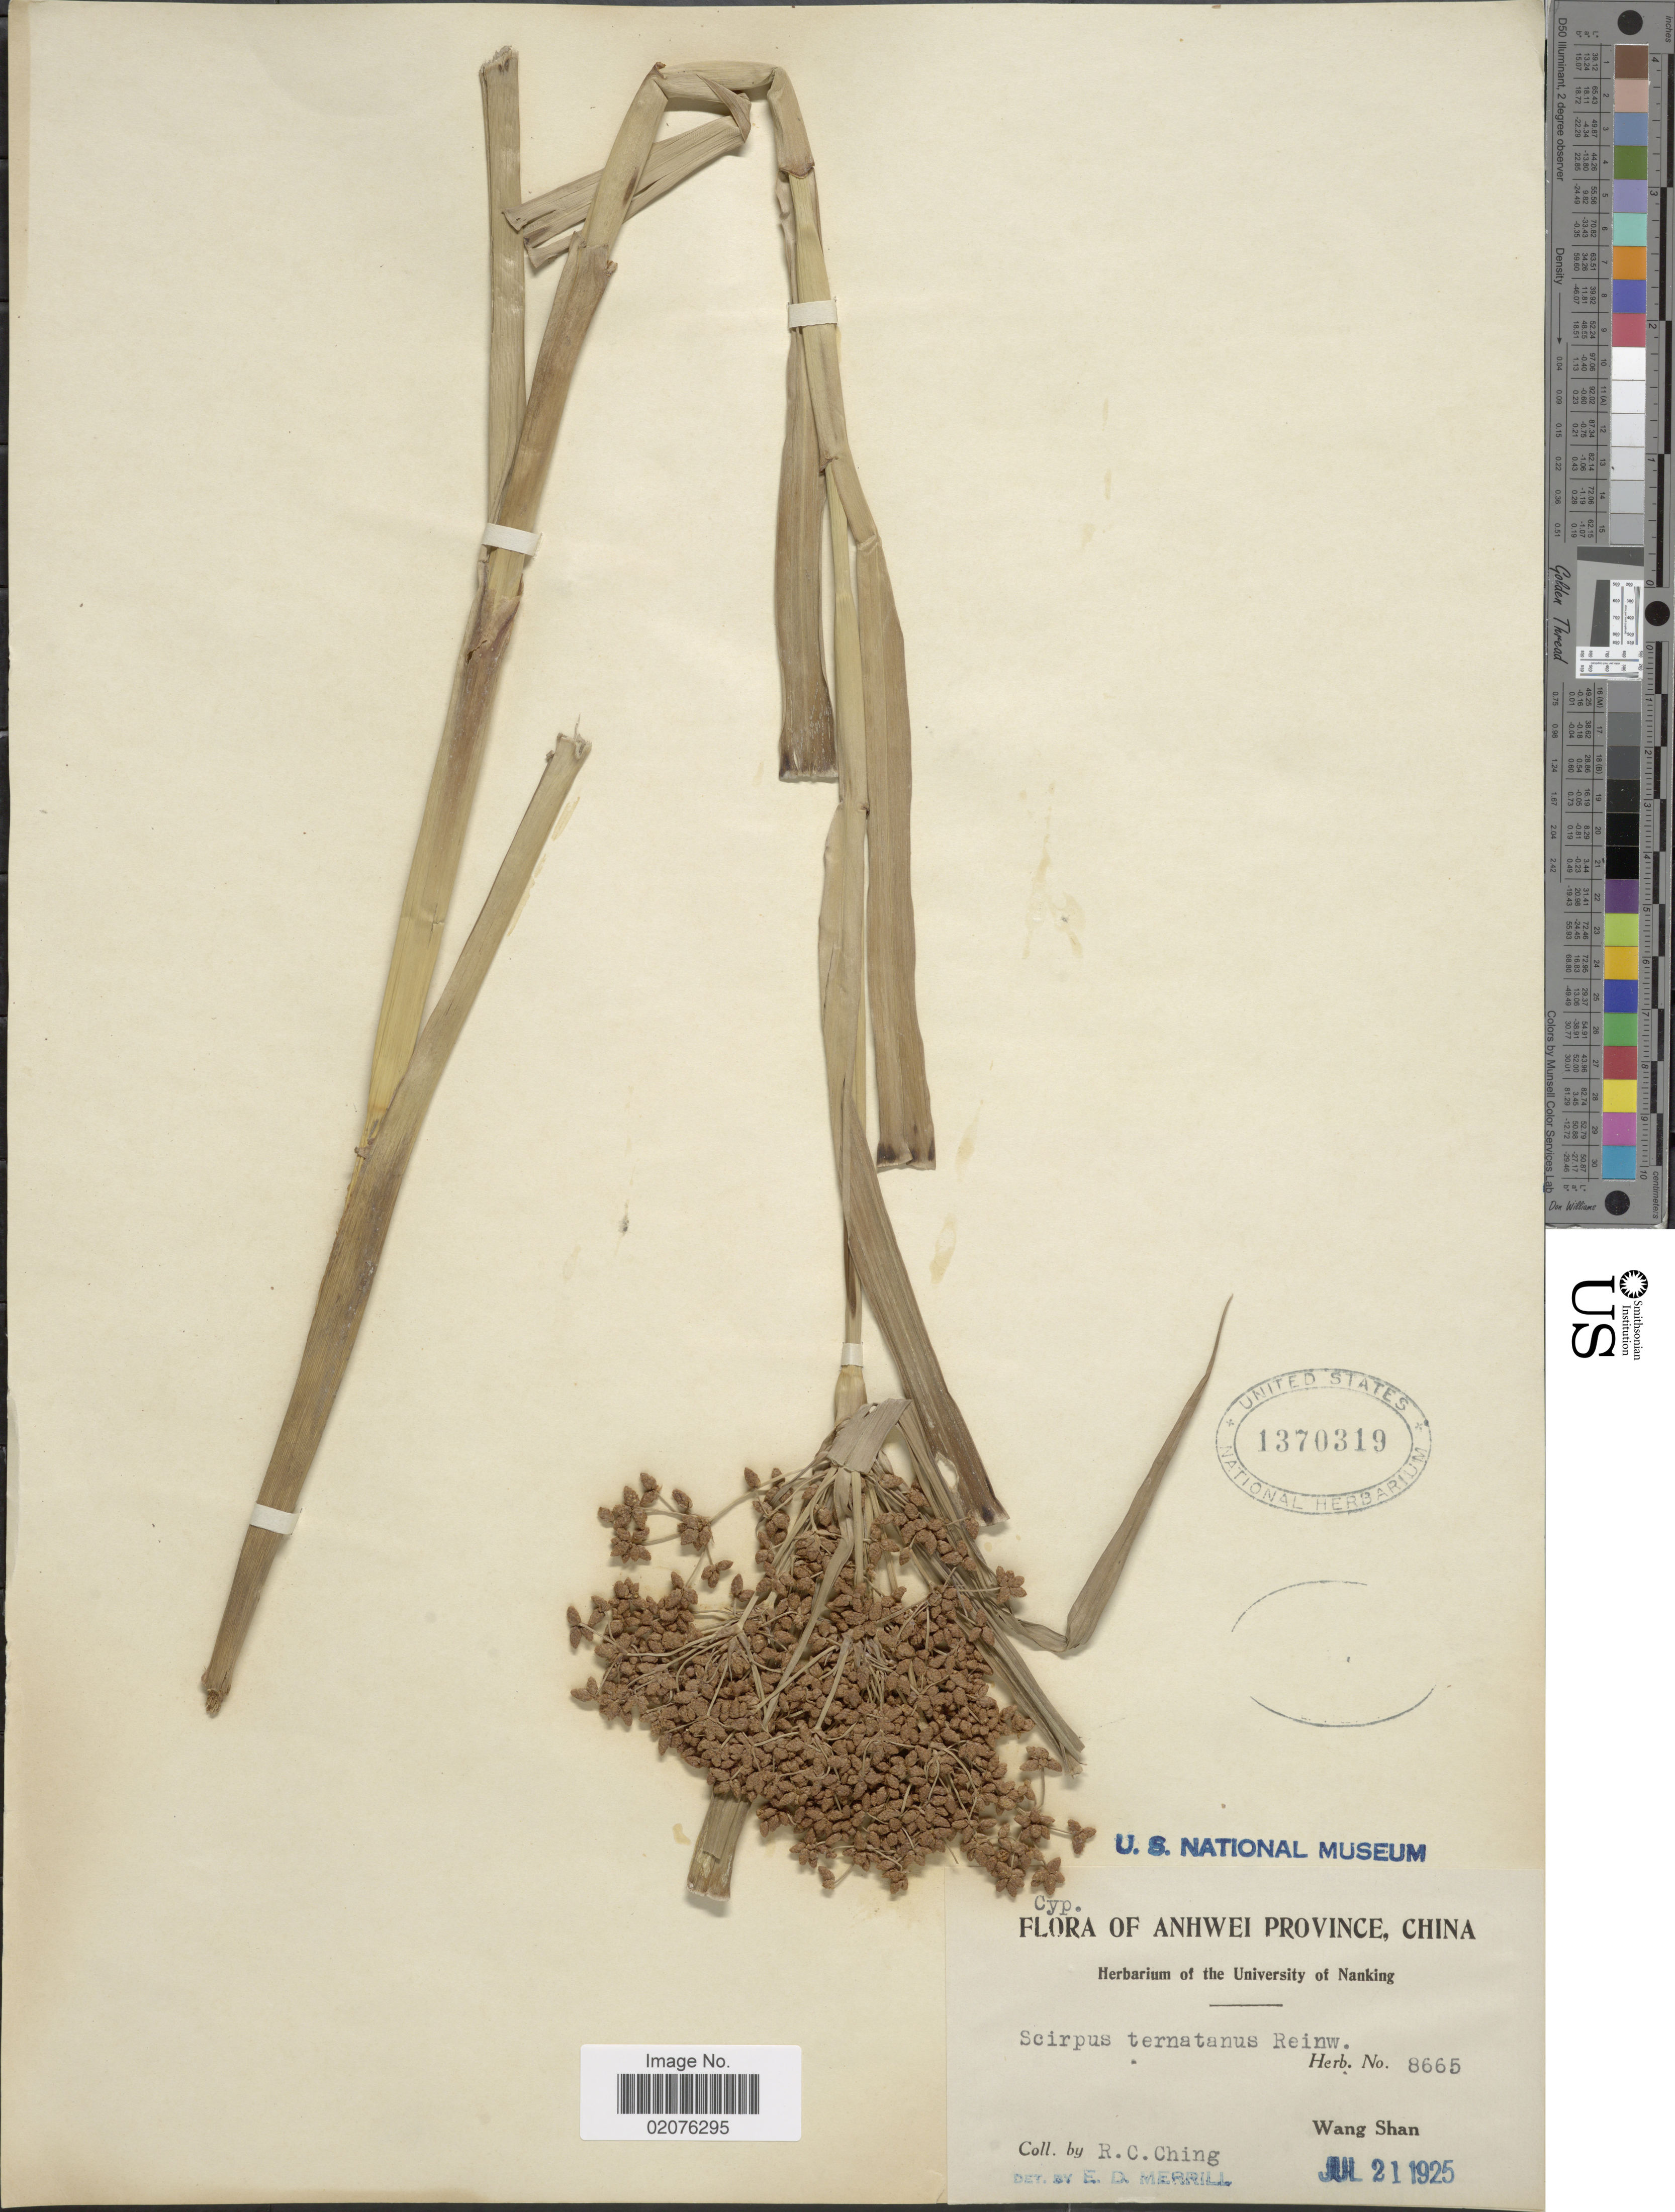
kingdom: Plantae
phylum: Tracheophyta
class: Liliopsida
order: Poales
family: Cyperaceae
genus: Scirpus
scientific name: Scirpus ternatanus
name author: Reinw. ex Miq.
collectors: R. C. Ching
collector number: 8665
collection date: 1925-07-21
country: China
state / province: Anhui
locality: Anhwei Province, Wang Shan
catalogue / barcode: US 1370319